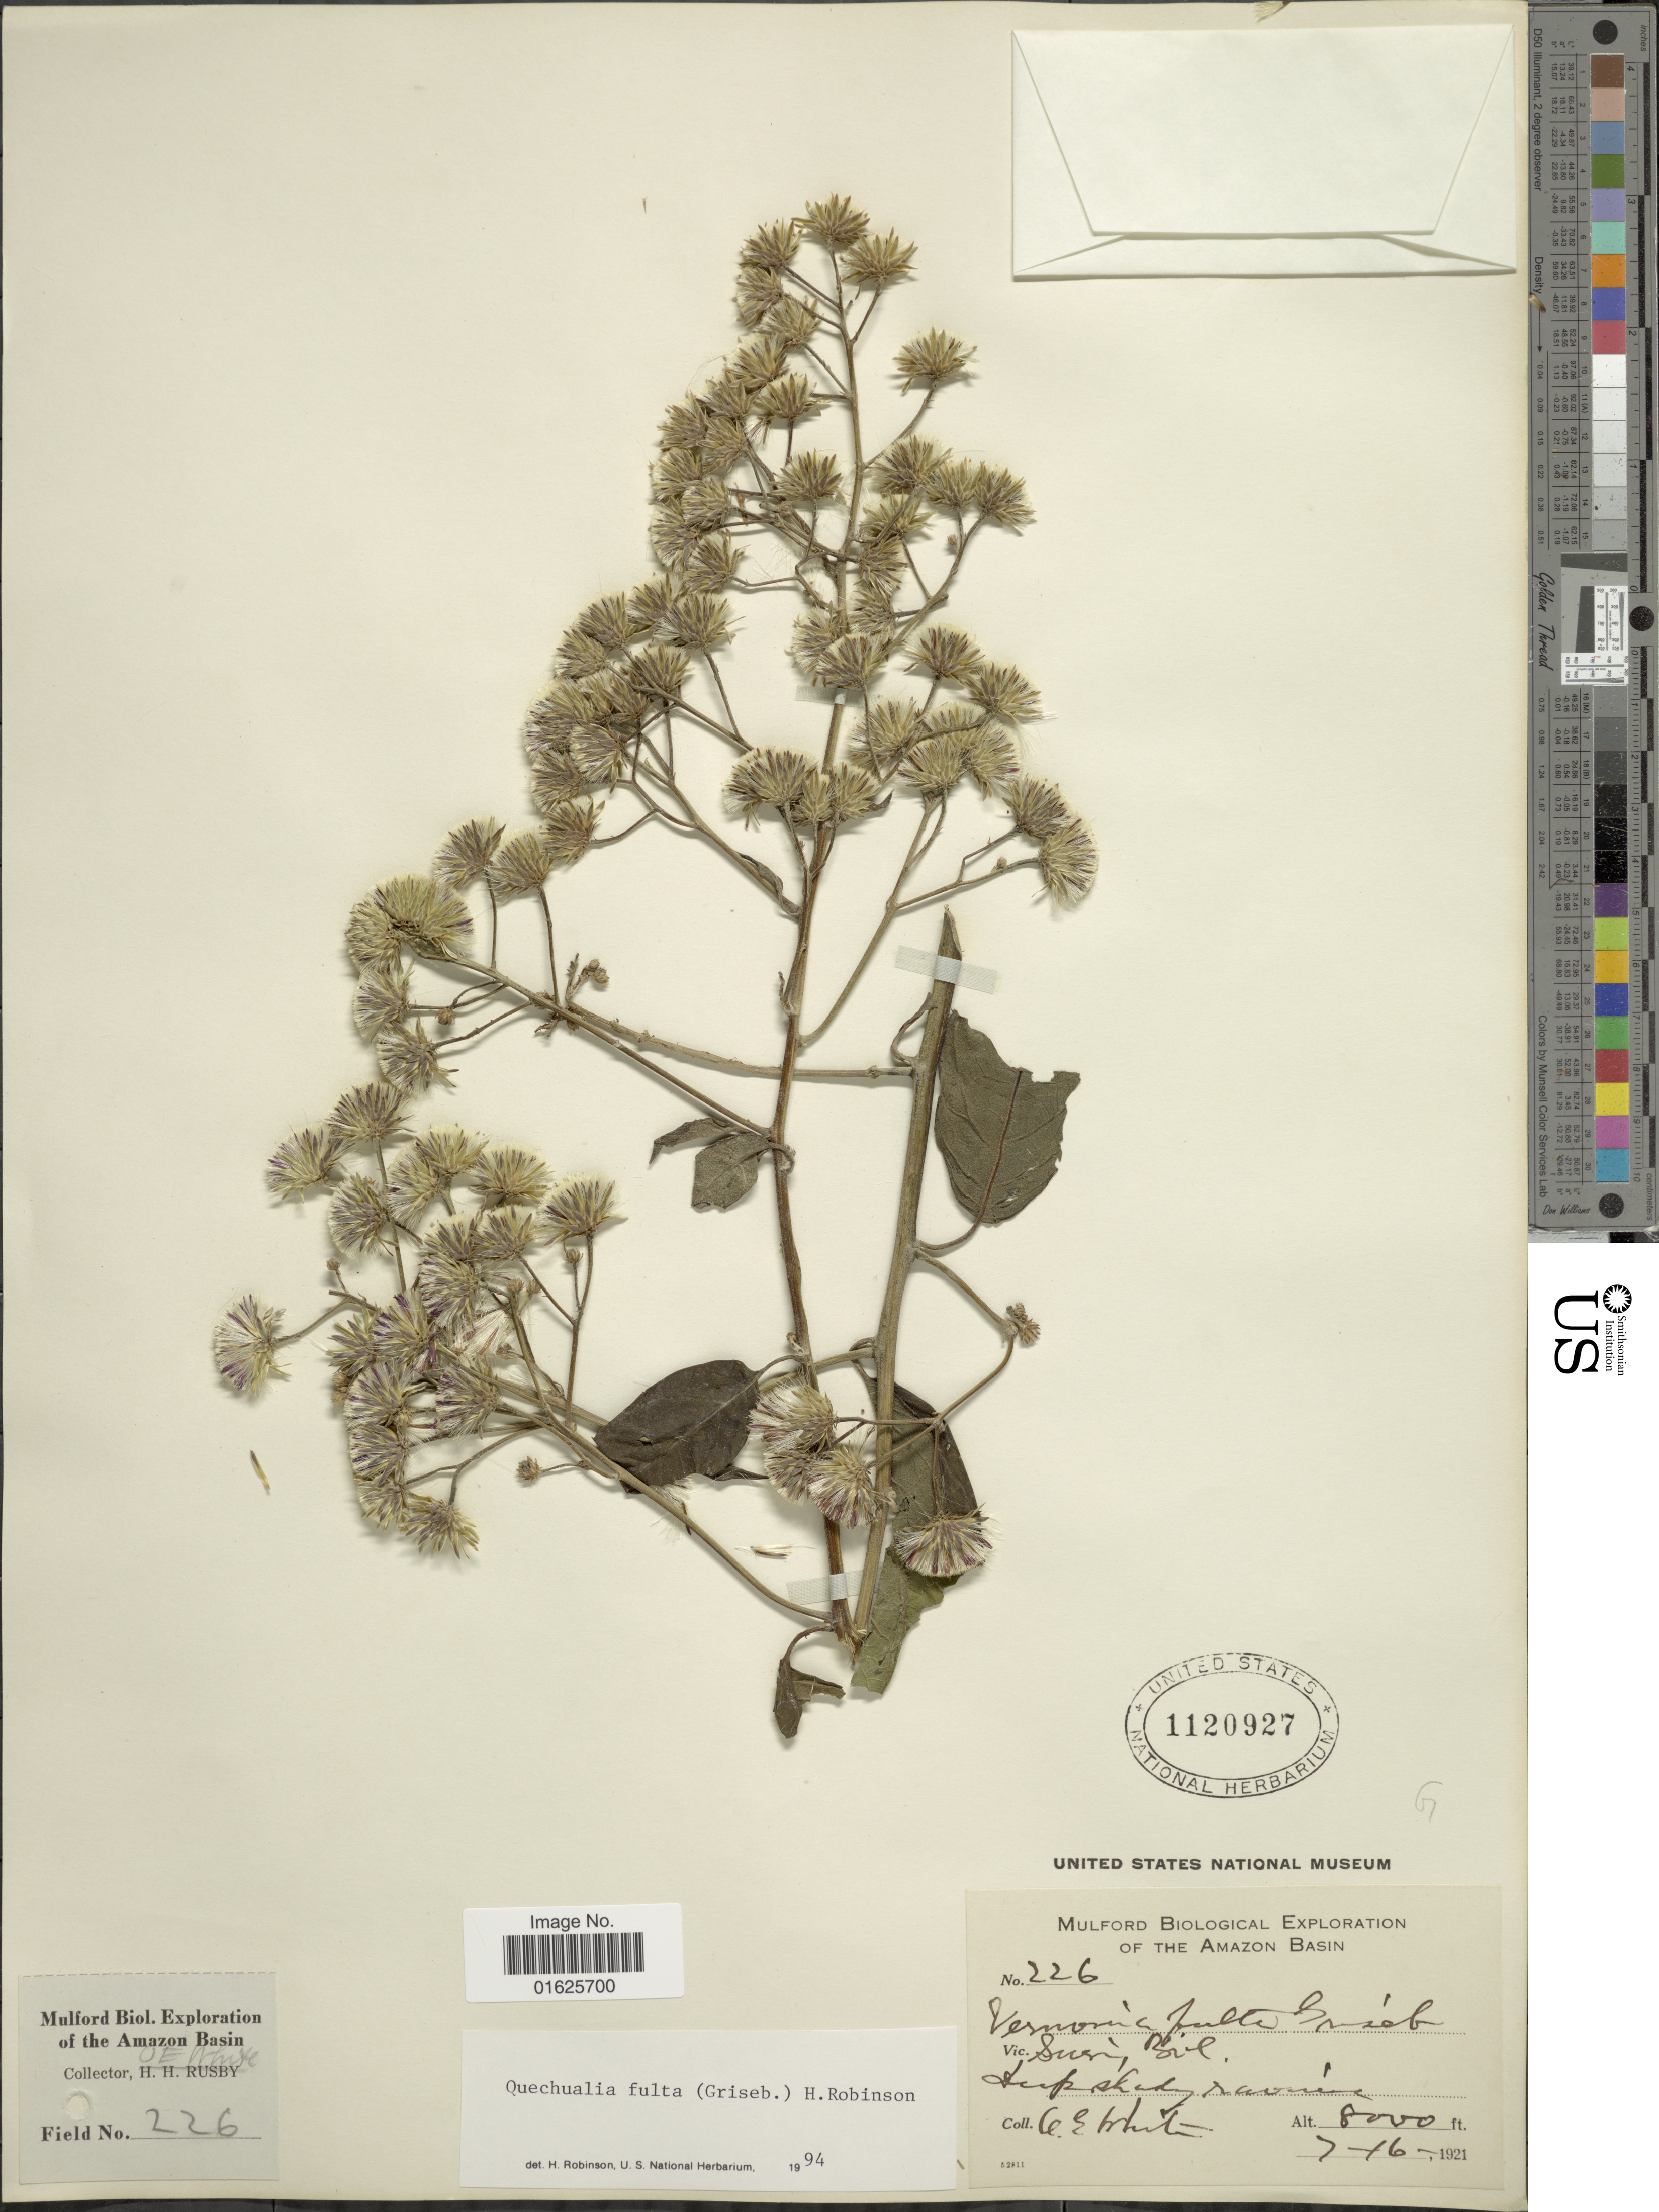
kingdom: Plantae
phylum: Tracheophyta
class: Magnoliopsida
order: Asterales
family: Asteraceae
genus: Quechualia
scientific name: Quechualia fulta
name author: (Griseb.) H. Rob.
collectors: O. E. White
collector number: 226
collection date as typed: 7-16-1921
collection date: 1921-07-16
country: Bolivia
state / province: La Paz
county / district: Inquisivi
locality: Suri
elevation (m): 2438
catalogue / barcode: US 1120927